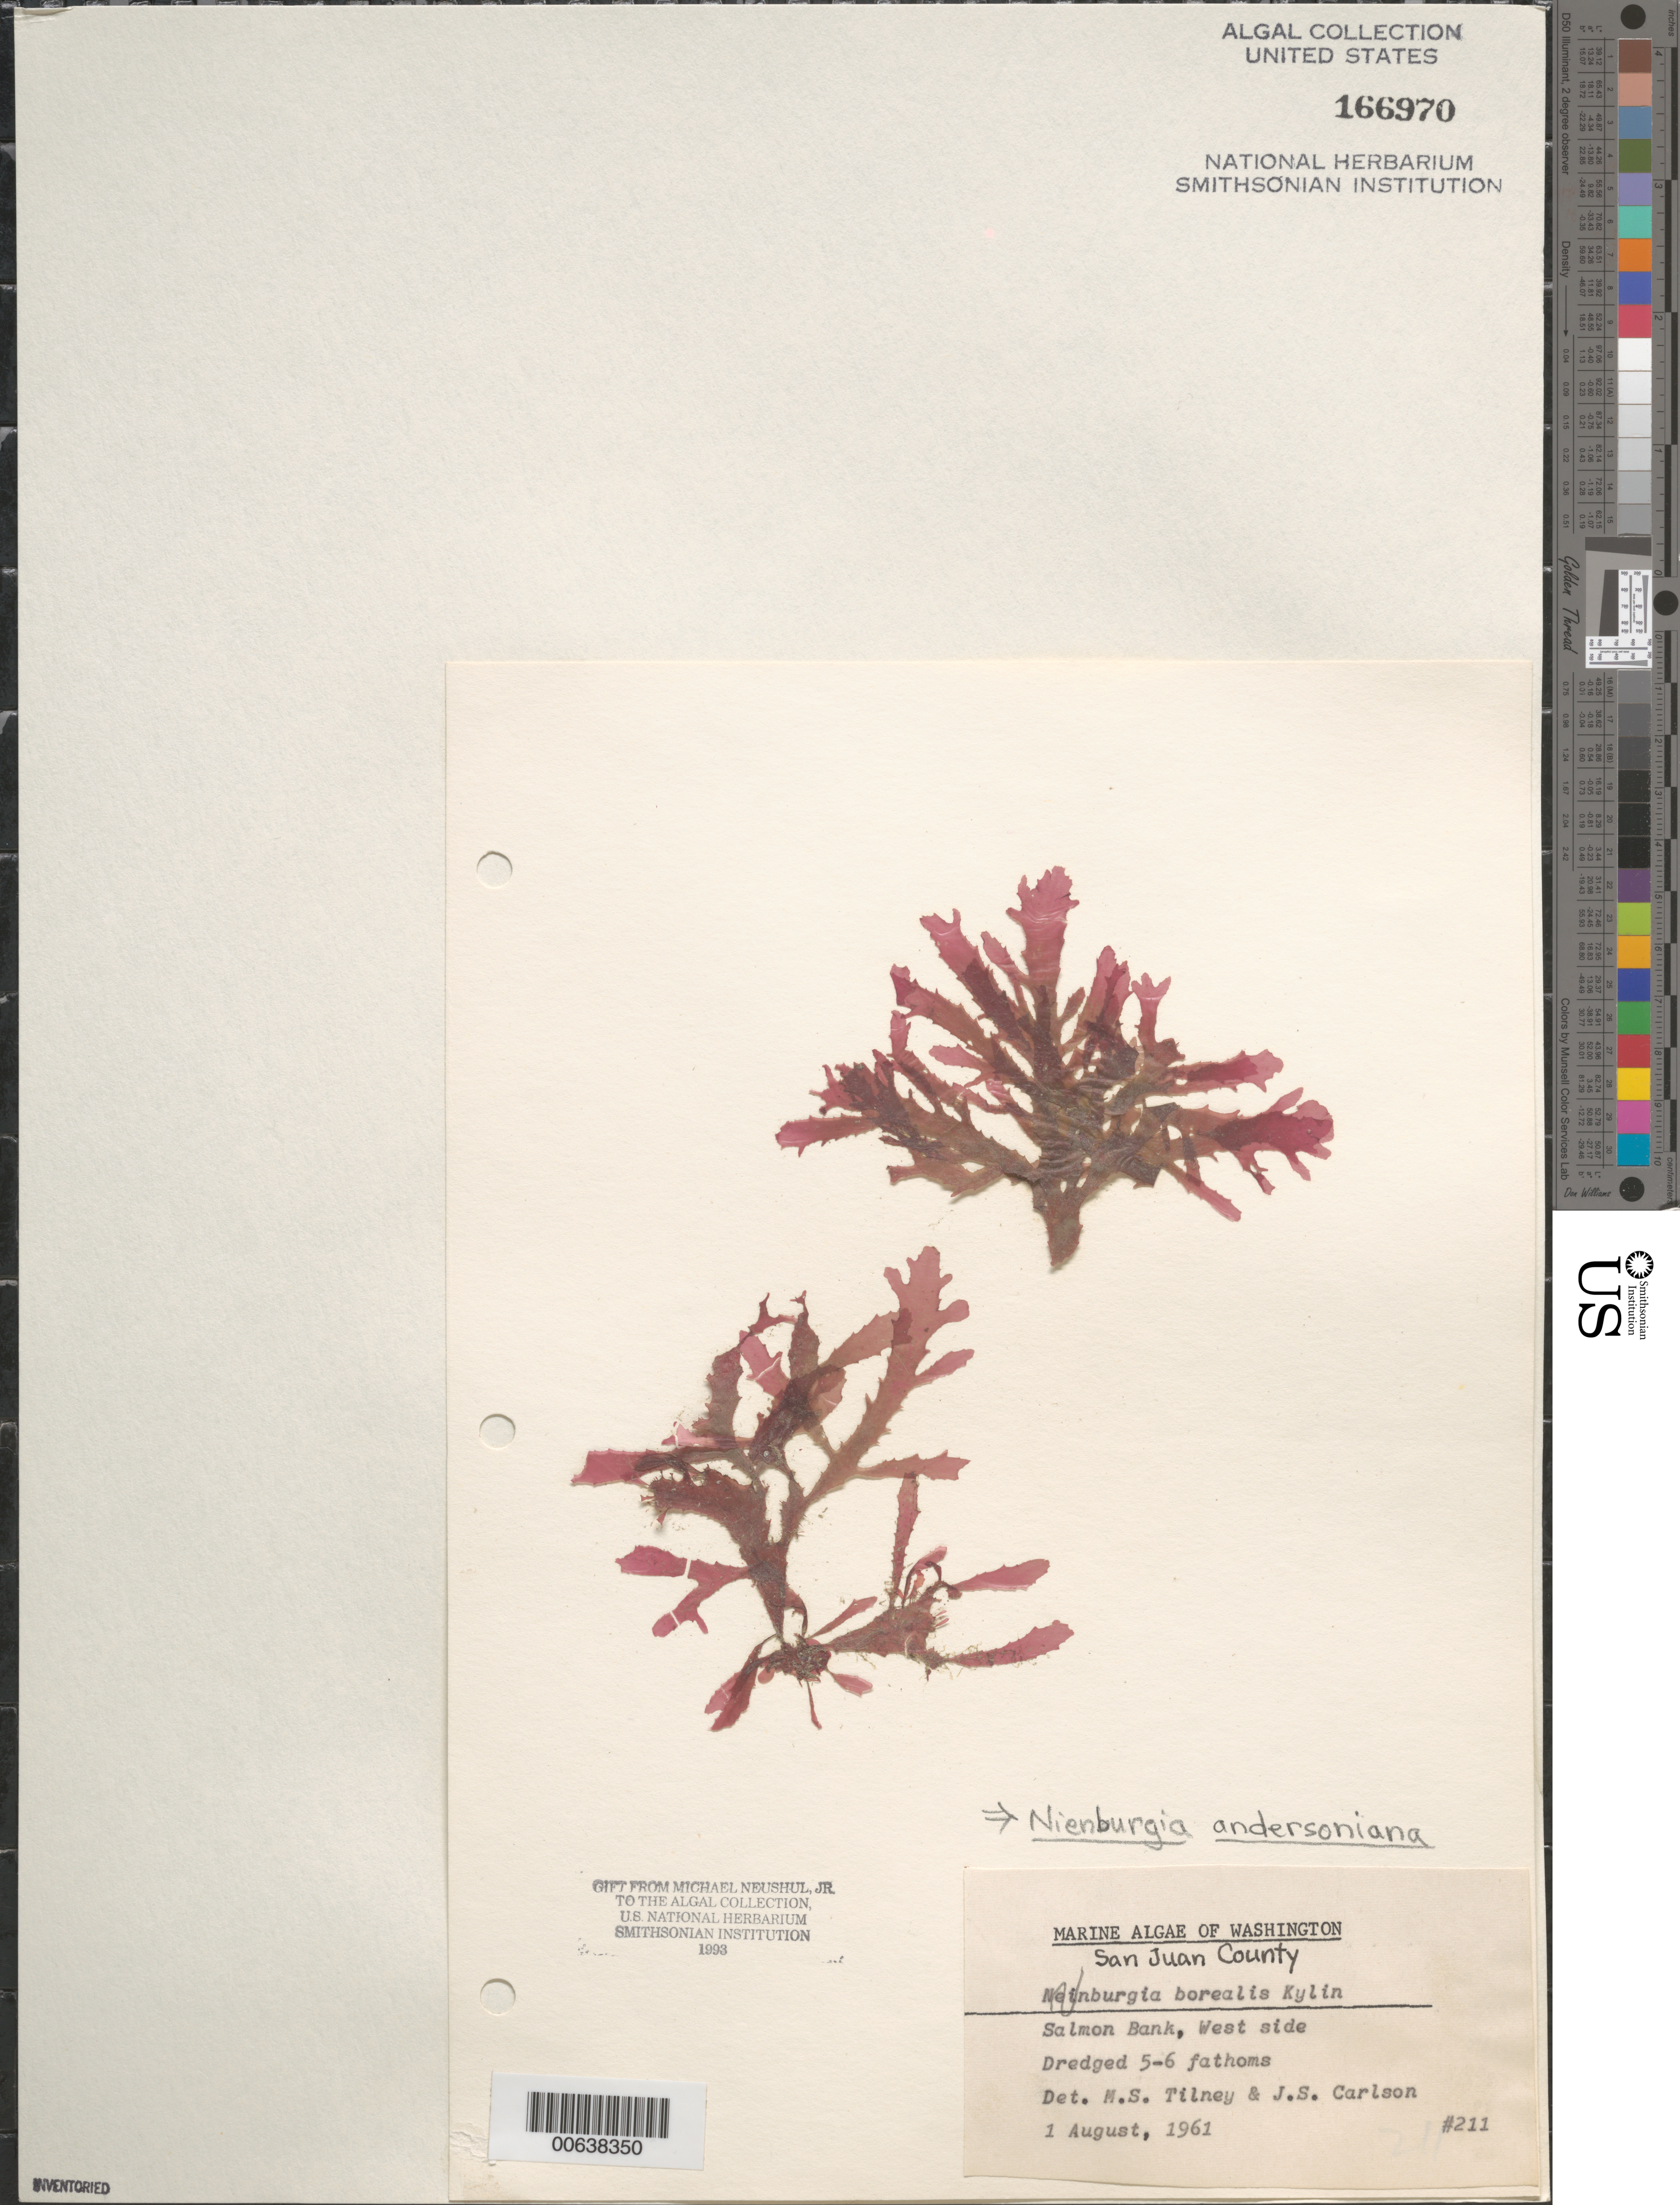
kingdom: Plantae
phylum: Rhodophyta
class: Florideophyceae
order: Ceramiales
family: Delesseriaceae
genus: Nienburgia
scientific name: Nienburgia andersoniana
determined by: Tilney, M. S.; Carlson, J. S.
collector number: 211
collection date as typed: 01 Aug 1961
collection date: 1961-08-01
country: United States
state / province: Washington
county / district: San Juan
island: San Juan Island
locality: Salmon Bank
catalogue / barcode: US 166970